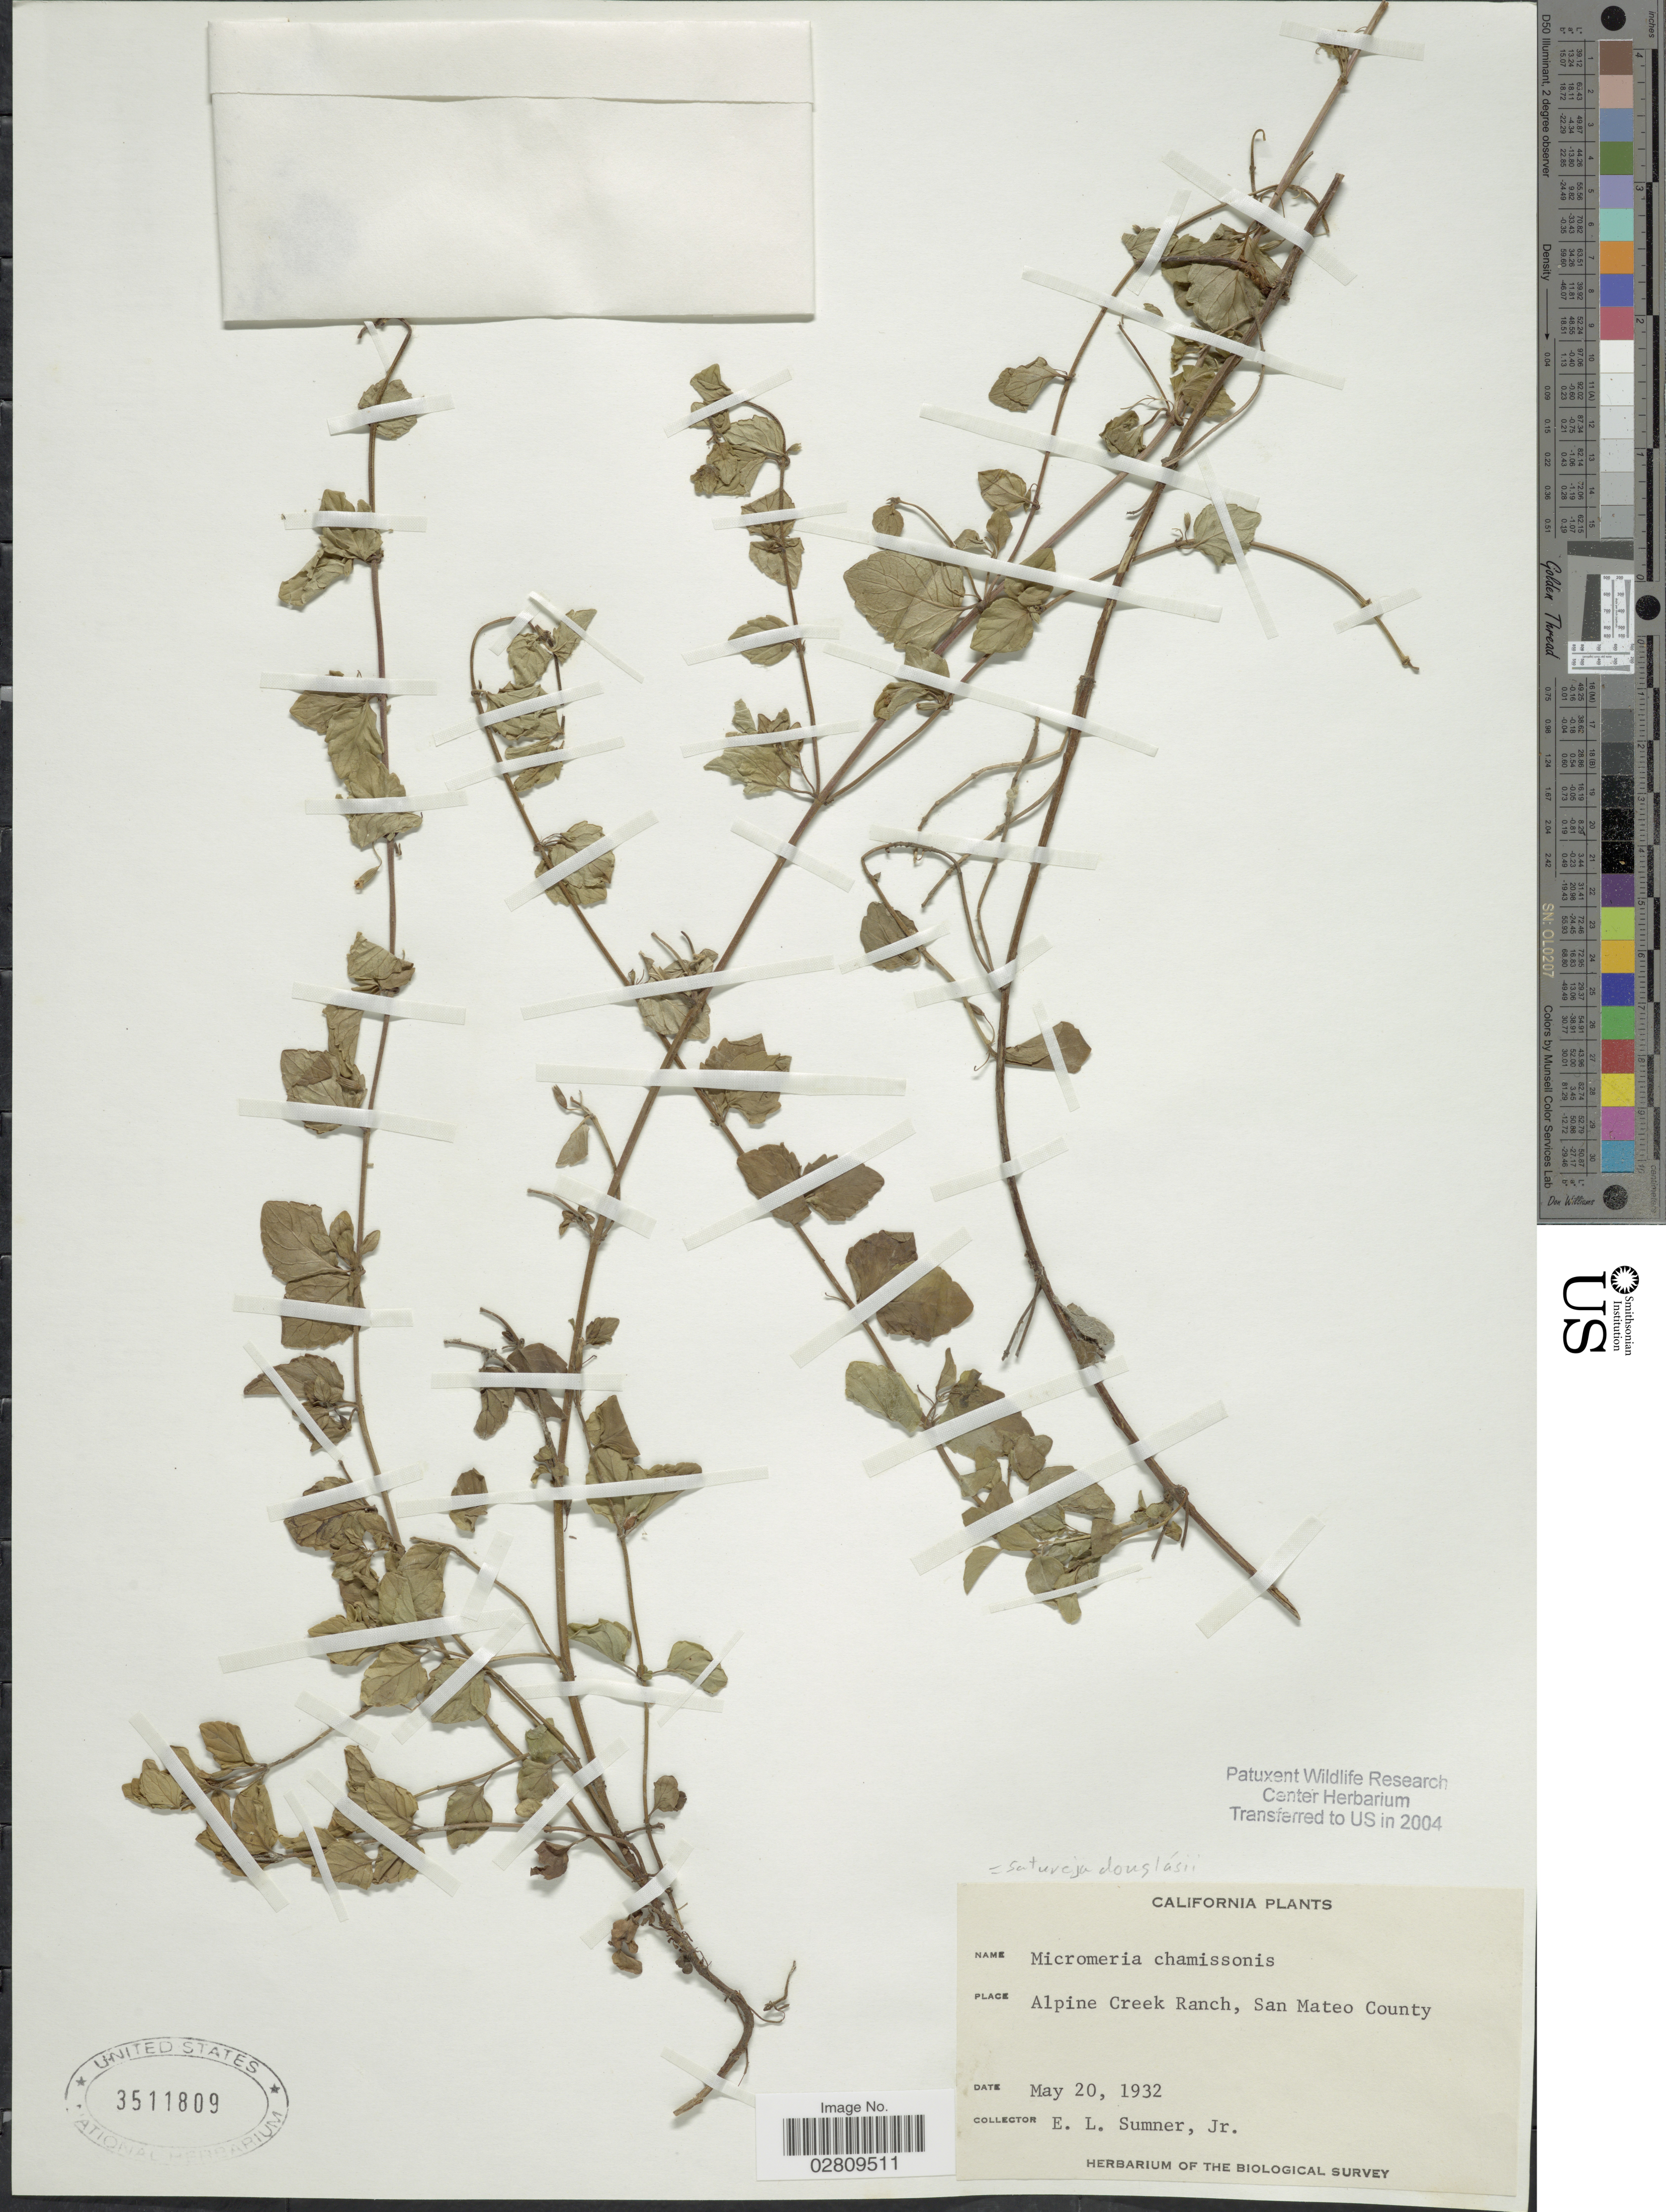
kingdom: Plantae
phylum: Tracheophyta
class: Magnoliopsida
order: Lamiales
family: Lamiaceae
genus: Micromeria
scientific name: Micromeria douglasii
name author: Benth.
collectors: E. Sumner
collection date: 1932-05-20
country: United States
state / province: California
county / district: San Mateo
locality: Alpine Creek Ranch, San Mateo County.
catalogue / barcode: US 3511809